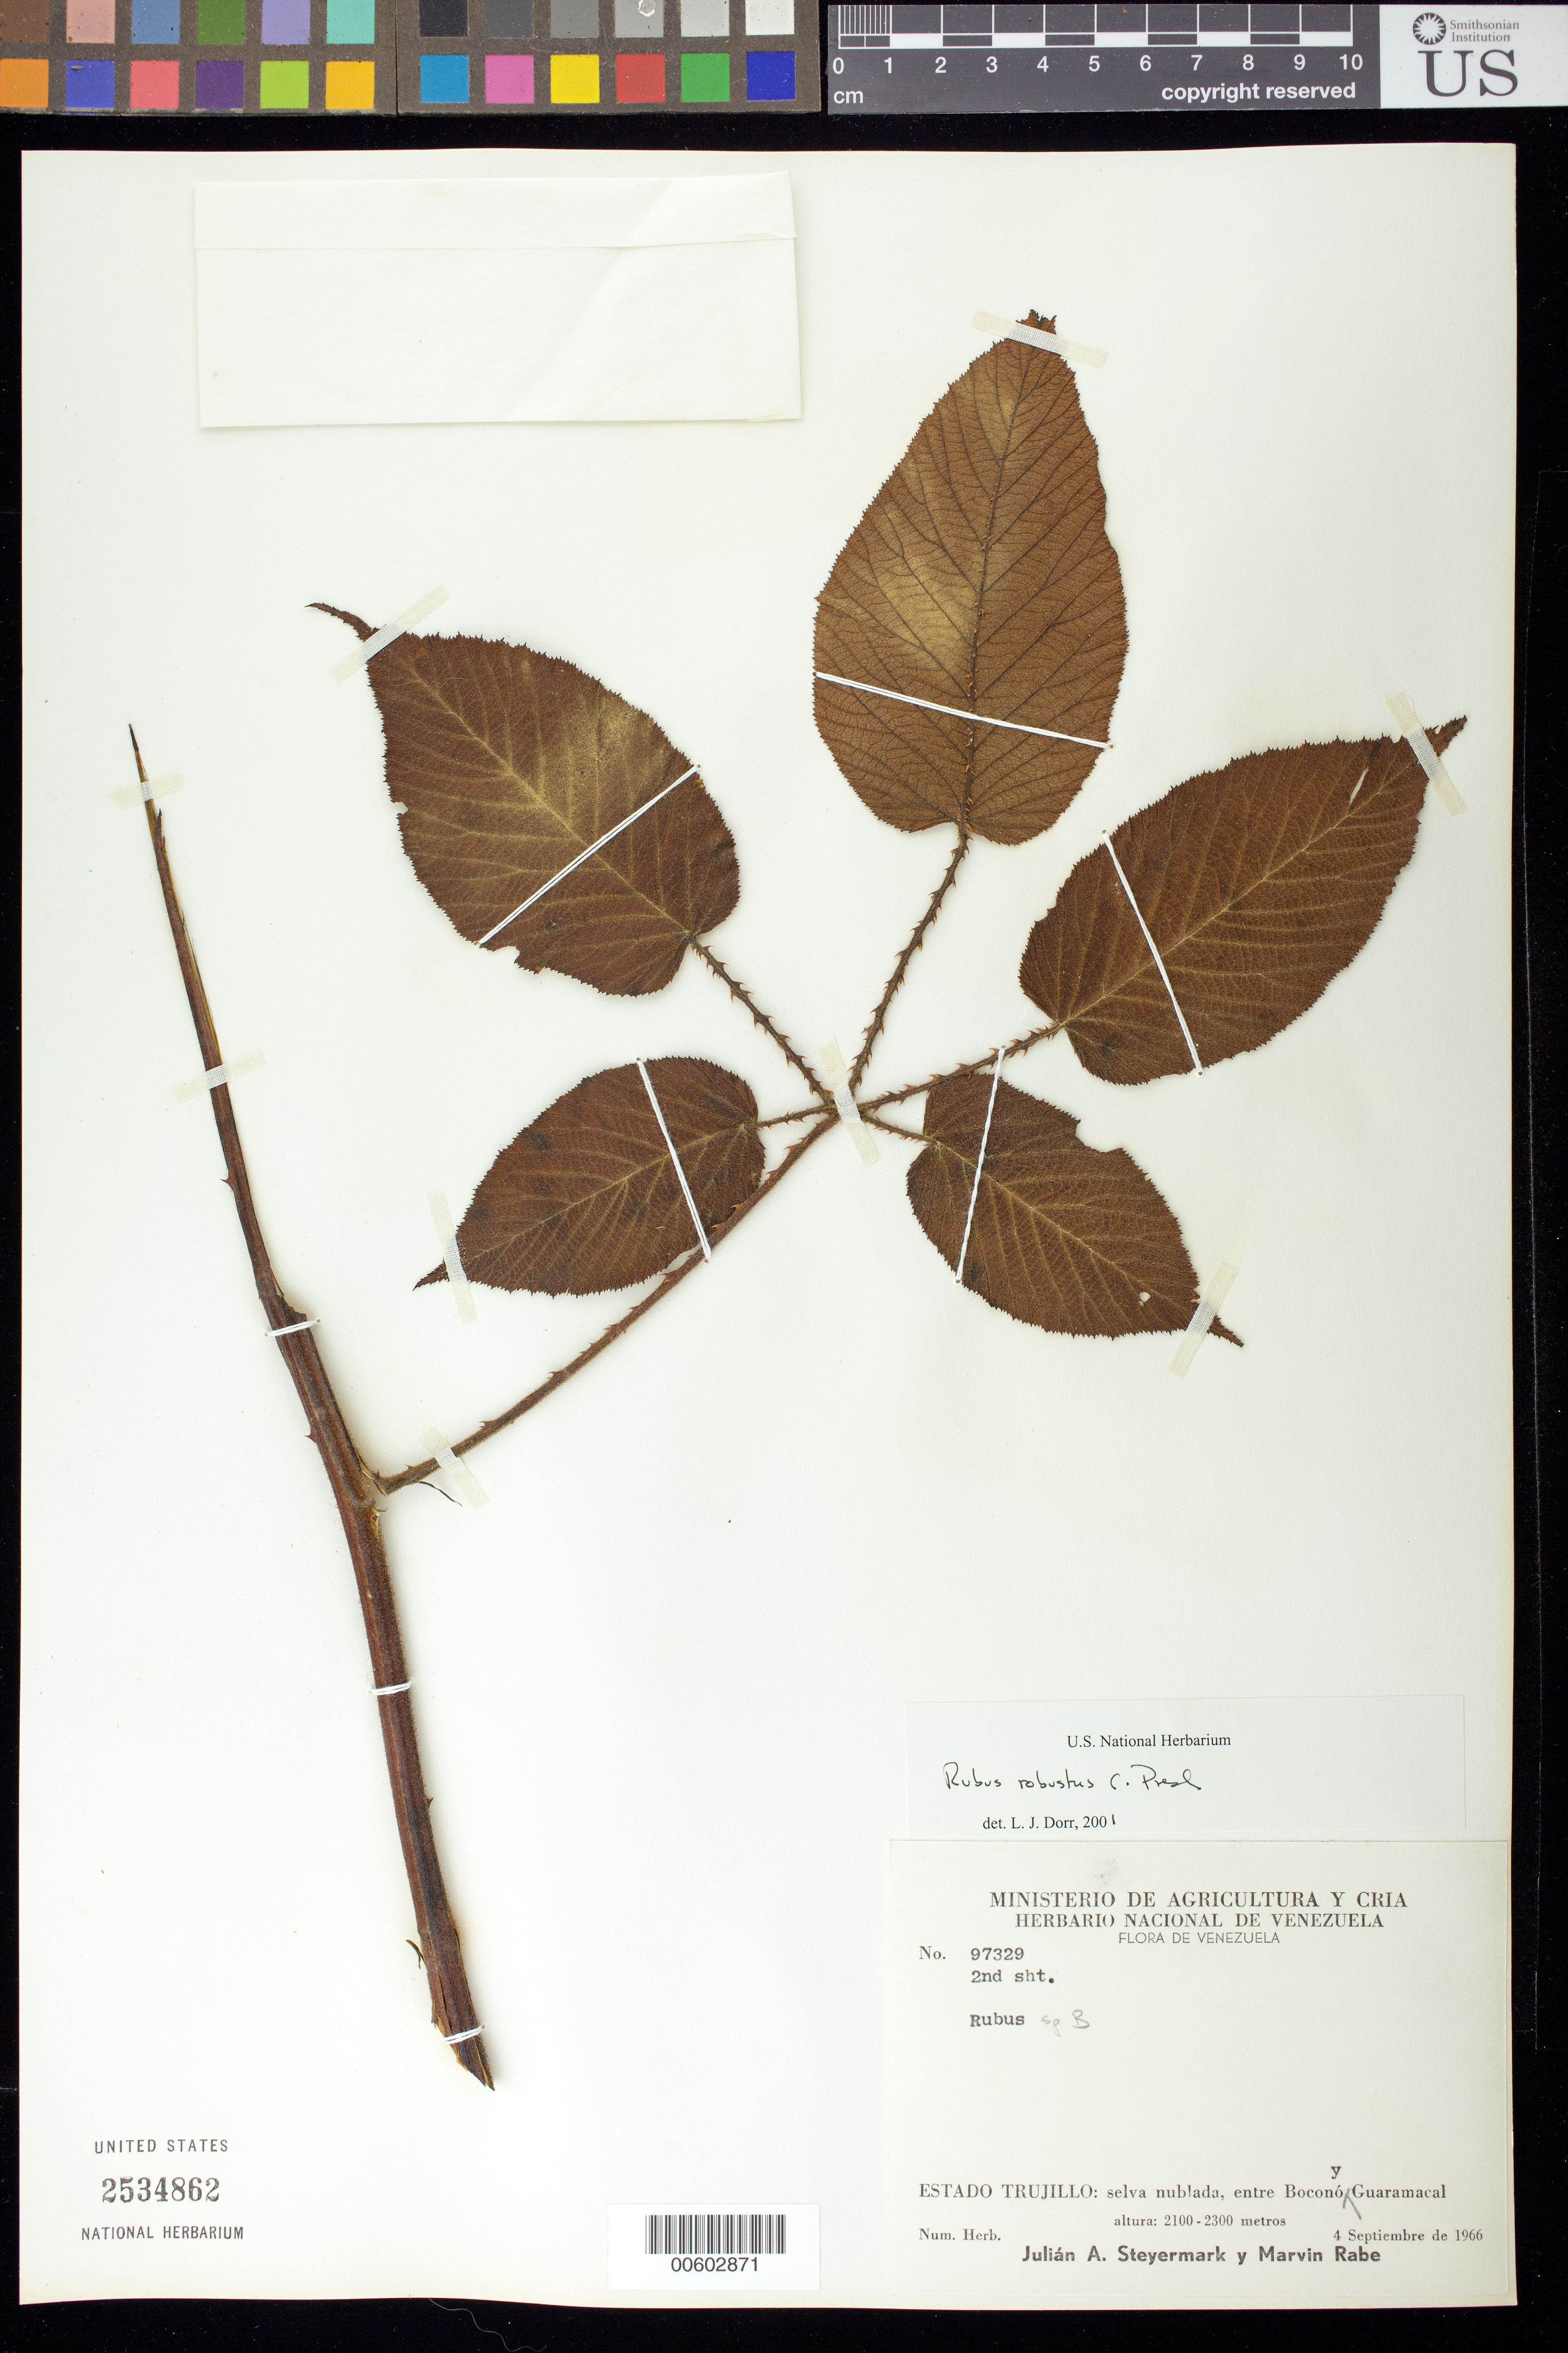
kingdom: Plantae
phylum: Tracheophyta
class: Magnoliopsida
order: Rosales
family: Rosaceae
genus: Rubus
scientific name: Rubus robustus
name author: C. Presl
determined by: Dorr, L. J., (BOT), Smithsonian Institution - National Museum of Natural History (UNITED STATES)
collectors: J. Steyermark & M. Rabe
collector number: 97329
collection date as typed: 04 Sep 1966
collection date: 1966-09-04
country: Venezuela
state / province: Trujillo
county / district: Boconó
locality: Entre Boconó y Guaramacal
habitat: Selva nublada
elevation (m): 2100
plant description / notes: US, VEN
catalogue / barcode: US 2534862